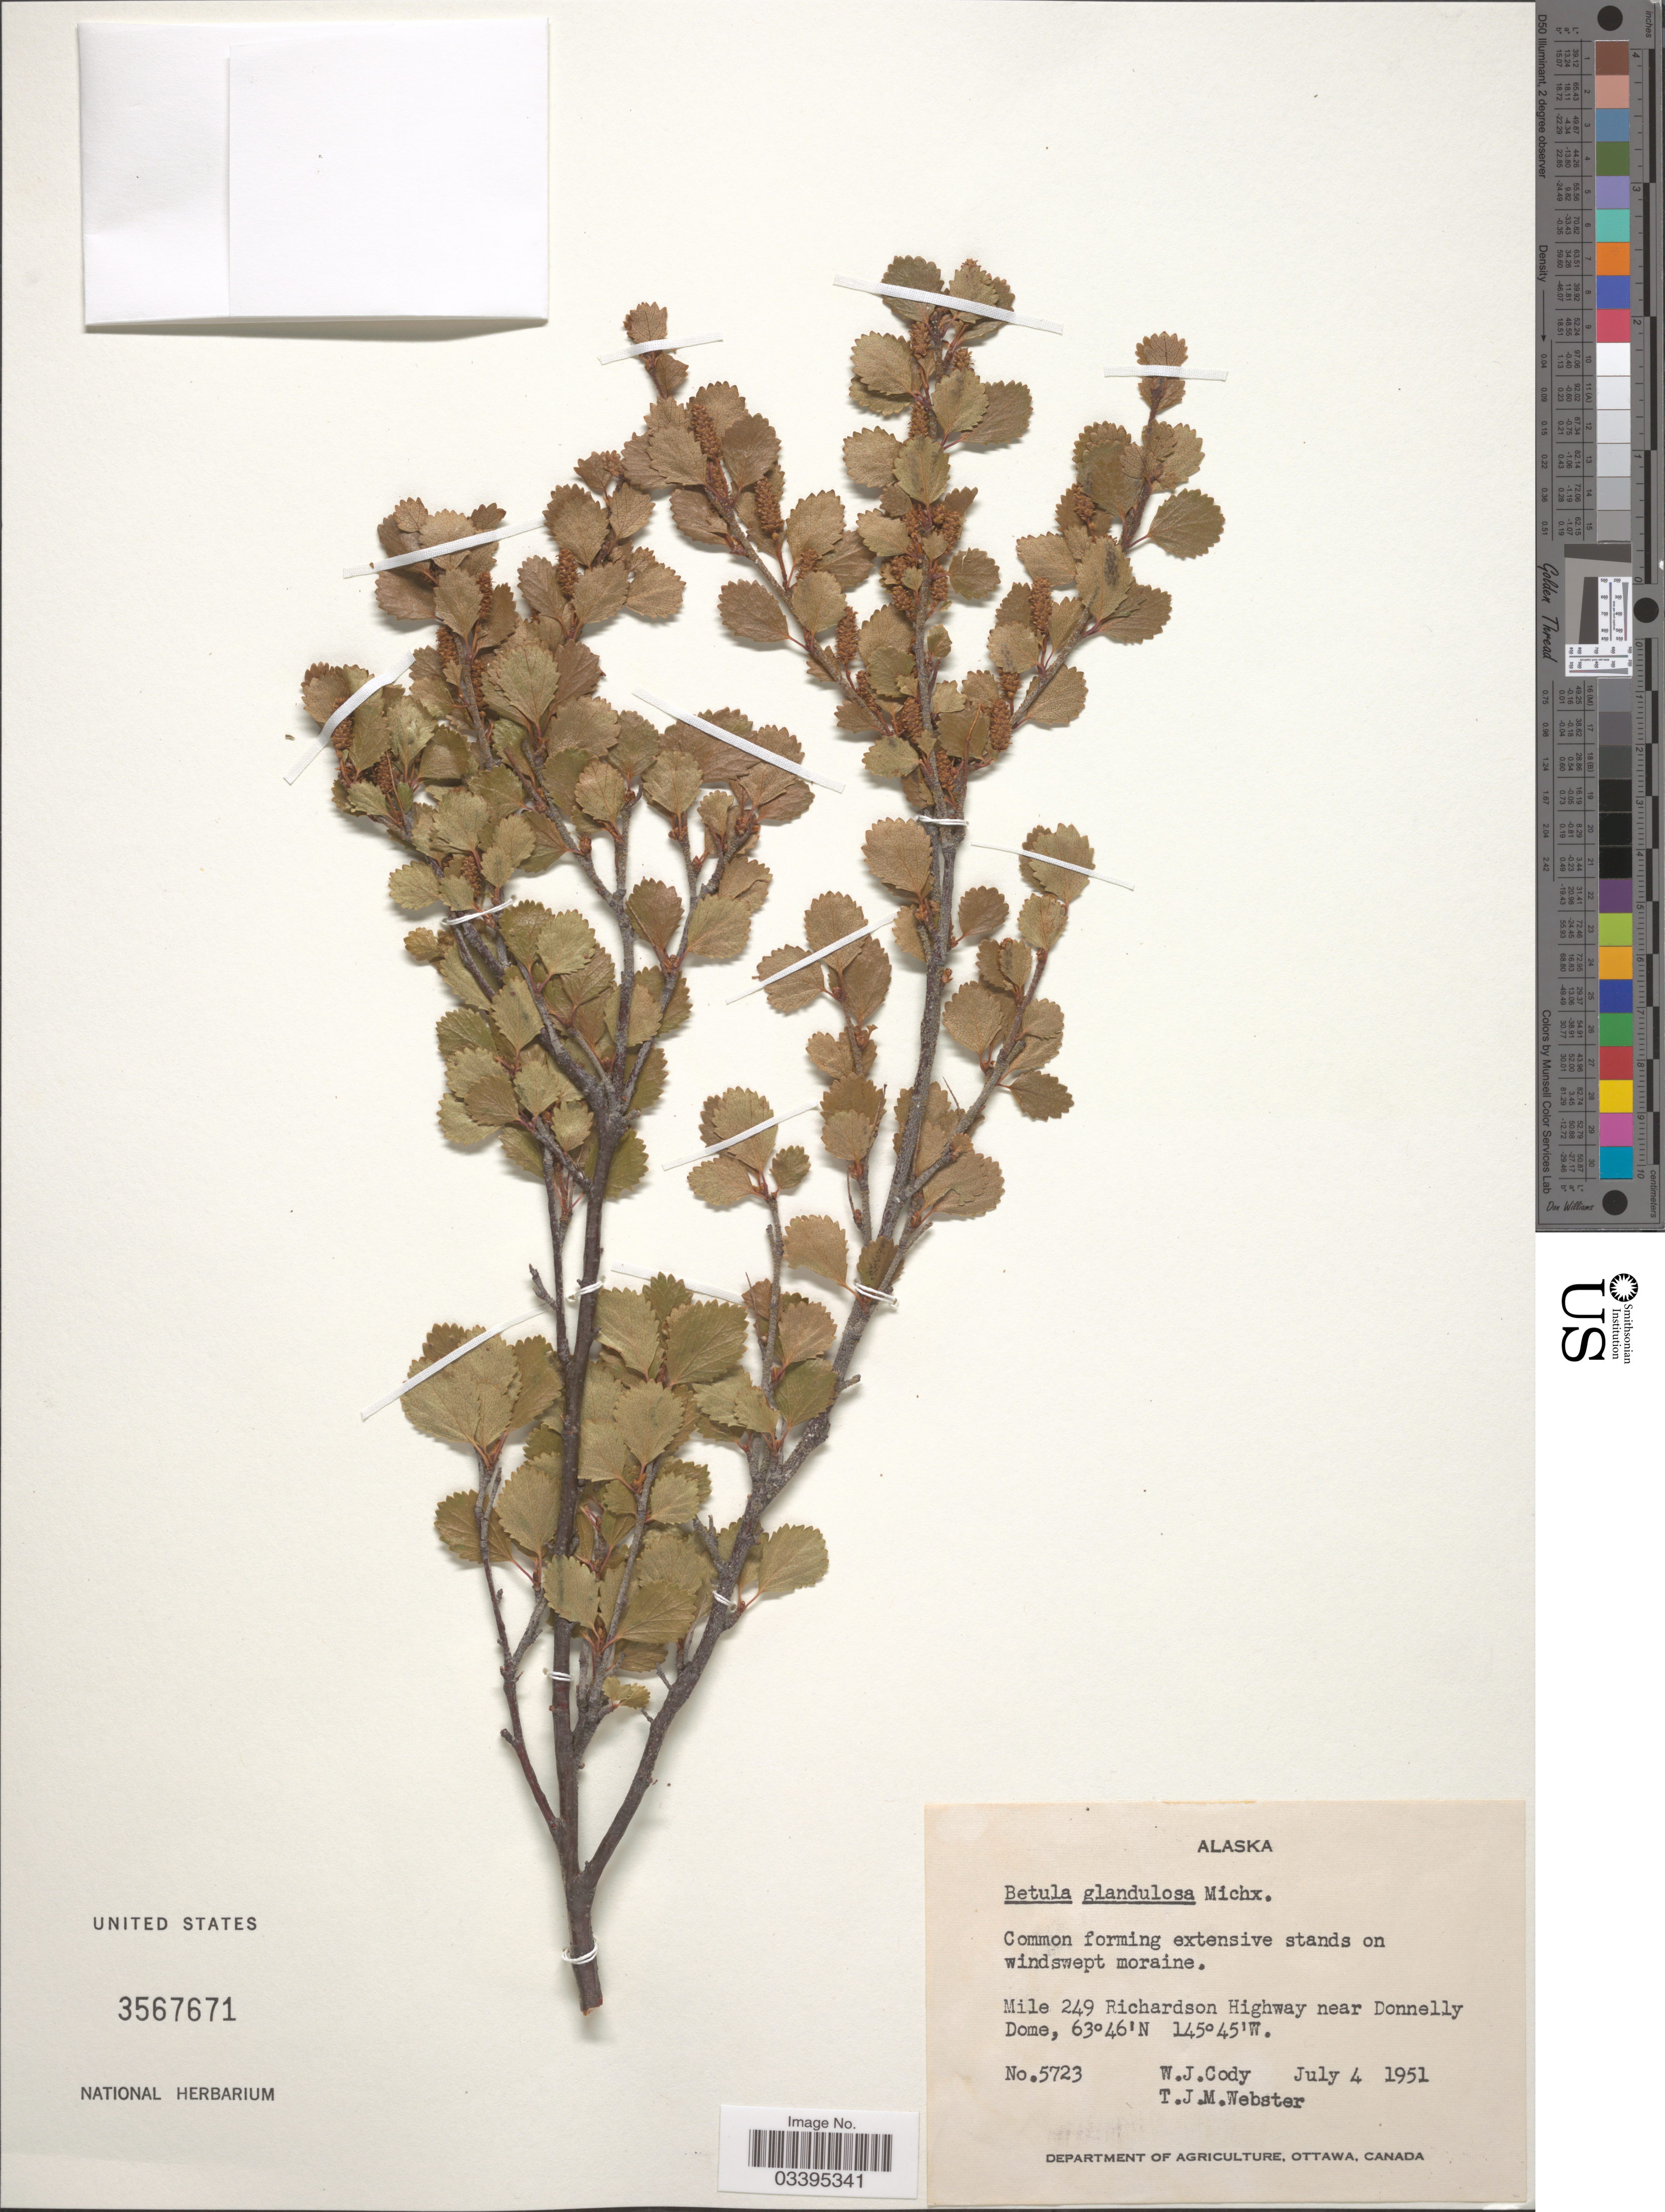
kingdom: Plantae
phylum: Tracheophyta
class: Magnoliopsida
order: Fagales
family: Betulaceae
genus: Betula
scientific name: Betula glandulosa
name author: Michx.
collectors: W. Cody & T. J. Webster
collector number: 5723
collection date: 1951-07-04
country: United States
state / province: Alaska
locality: Mile 249 Richardson Highway near Donnelly Dome.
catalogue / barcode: US 3567671